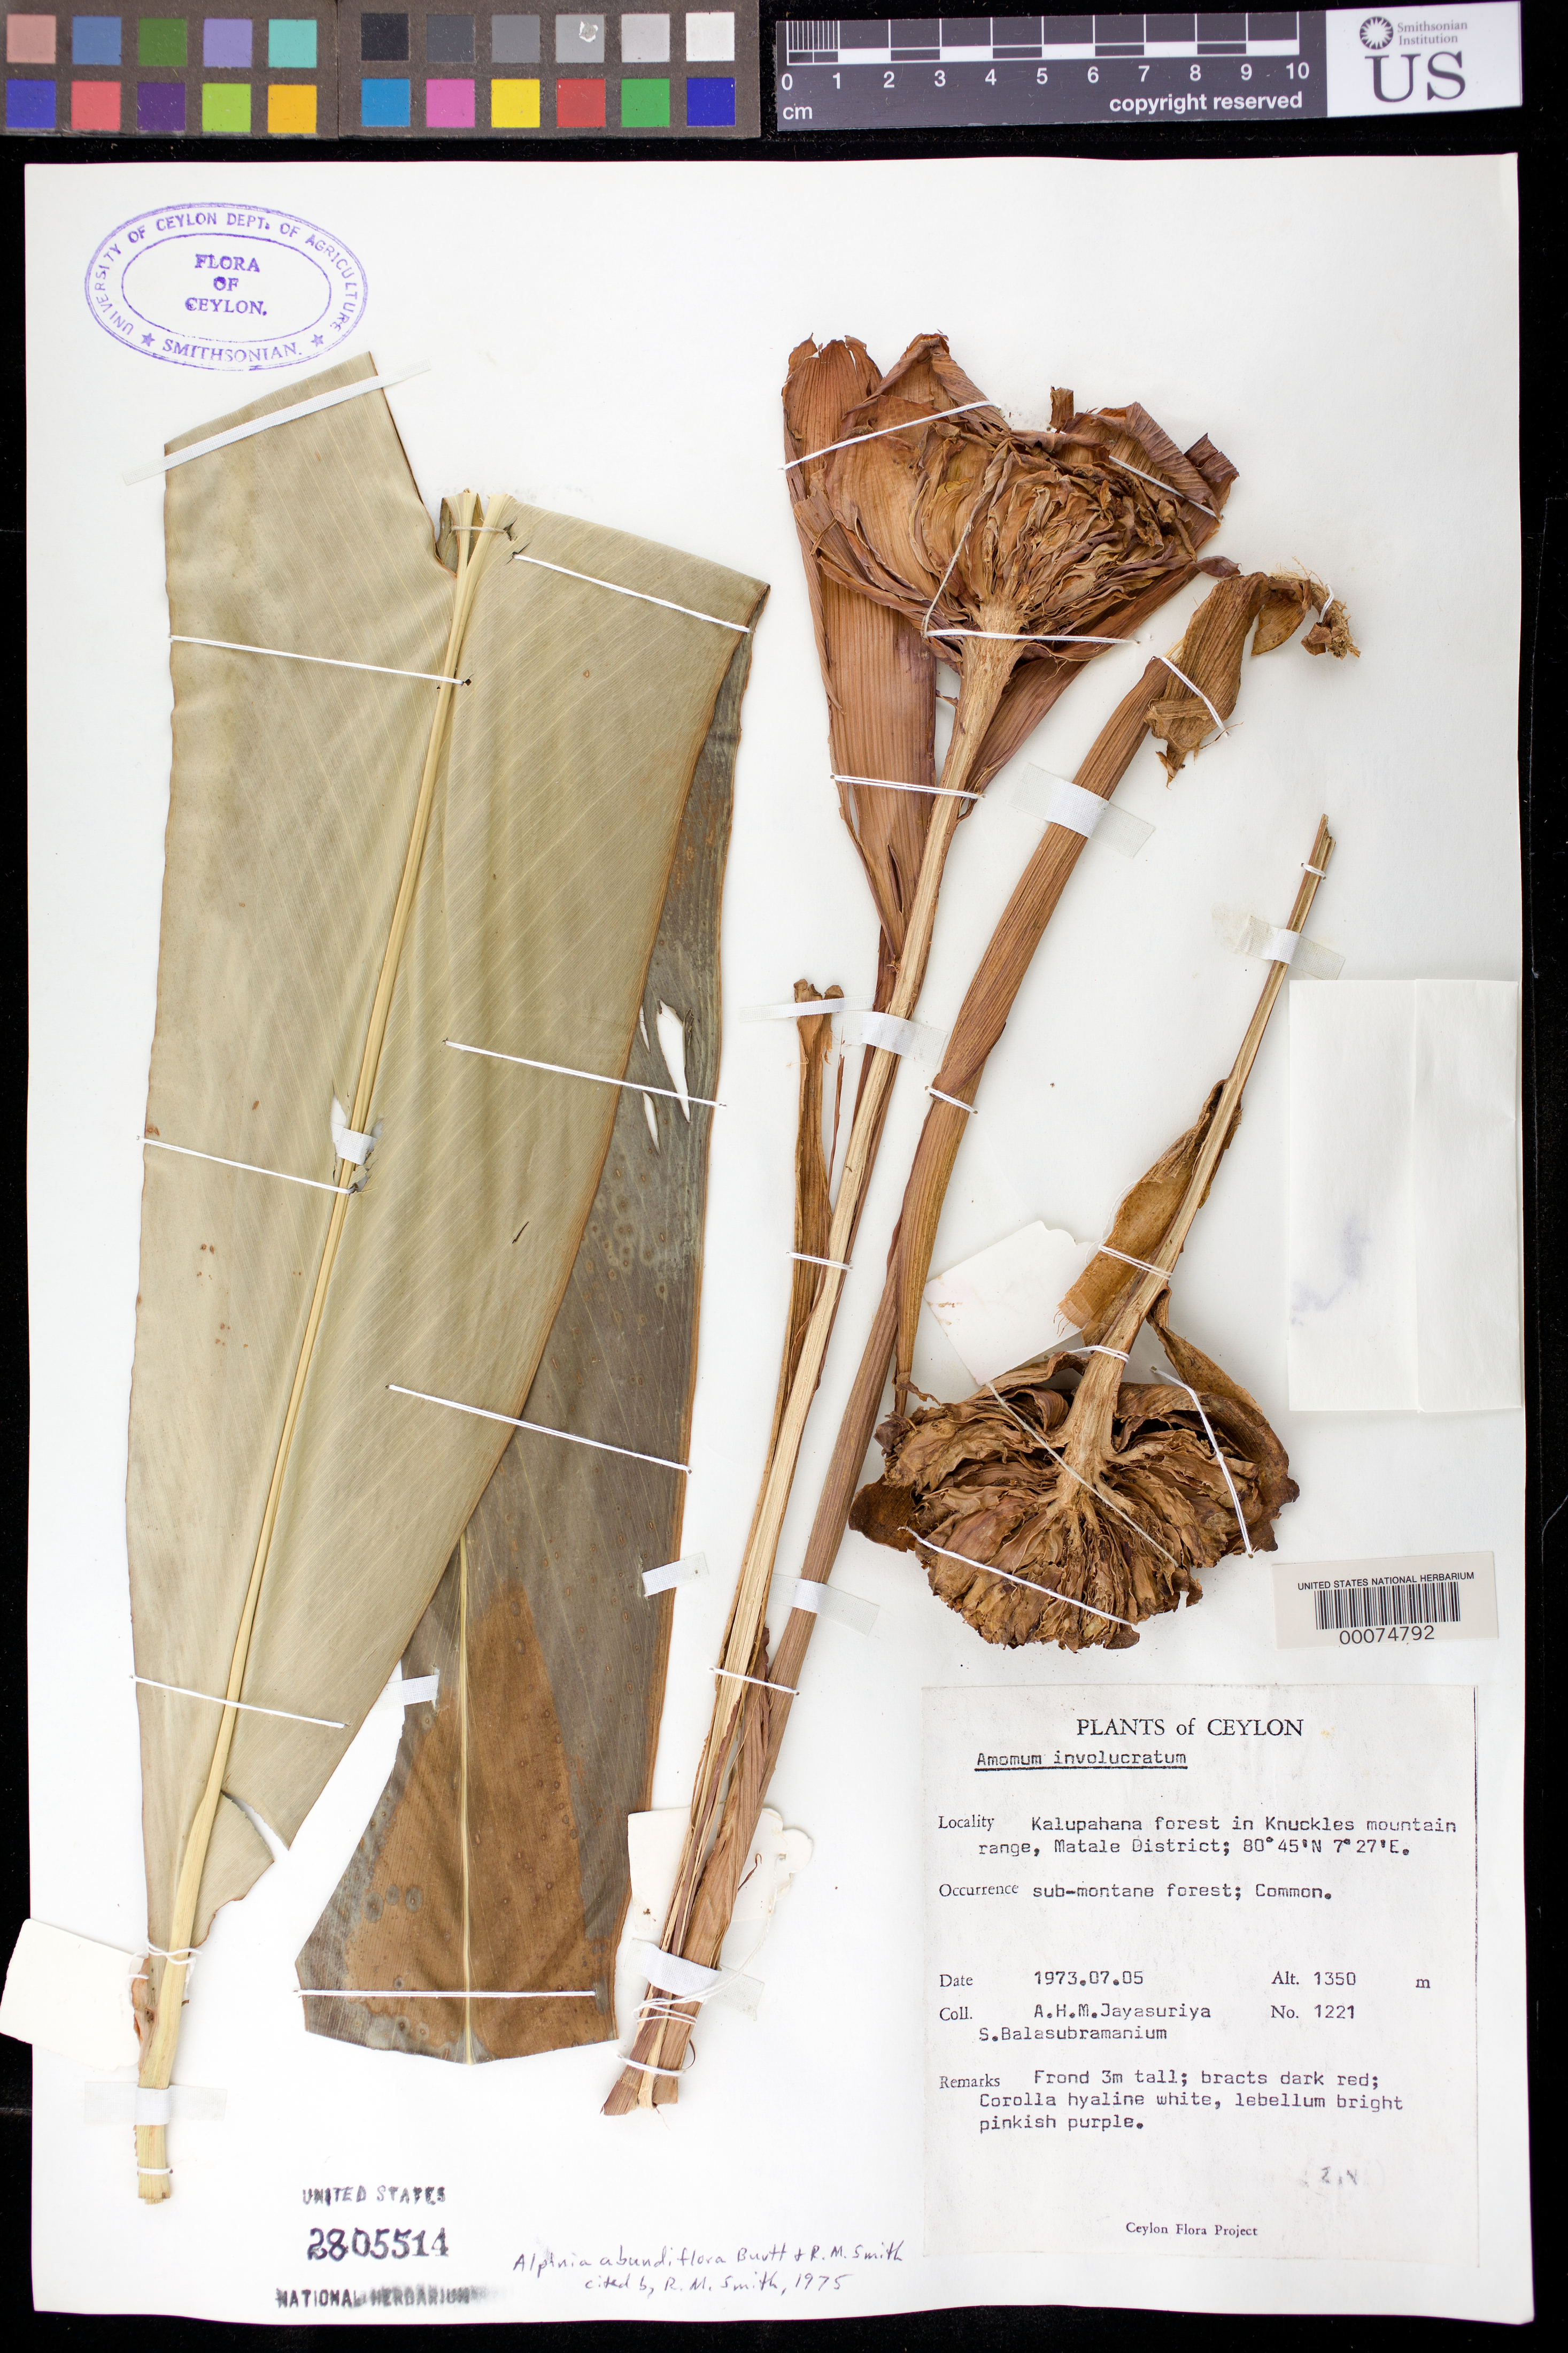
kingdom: Plantae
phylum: Tracheophyta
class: Liliopsida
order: Zingiberales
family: Zingiberaceae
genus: Alpinia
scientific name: Alpinia abundiflora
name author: Burtt & R.M. Sm.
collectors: A. H. Jayasuriya & S. Balasubramaniam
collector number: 1221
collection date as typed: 07 May 1973 or 05 Jul 1973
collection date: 1973-05-07 or 1973-07-05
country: Sri Lanka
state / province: Central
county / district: Matale Dist.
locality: Kalupahana forest in knuckles mountain range, 80 deg 45'n 7 deg 27'e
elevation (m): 1350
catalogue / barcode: US 2805514